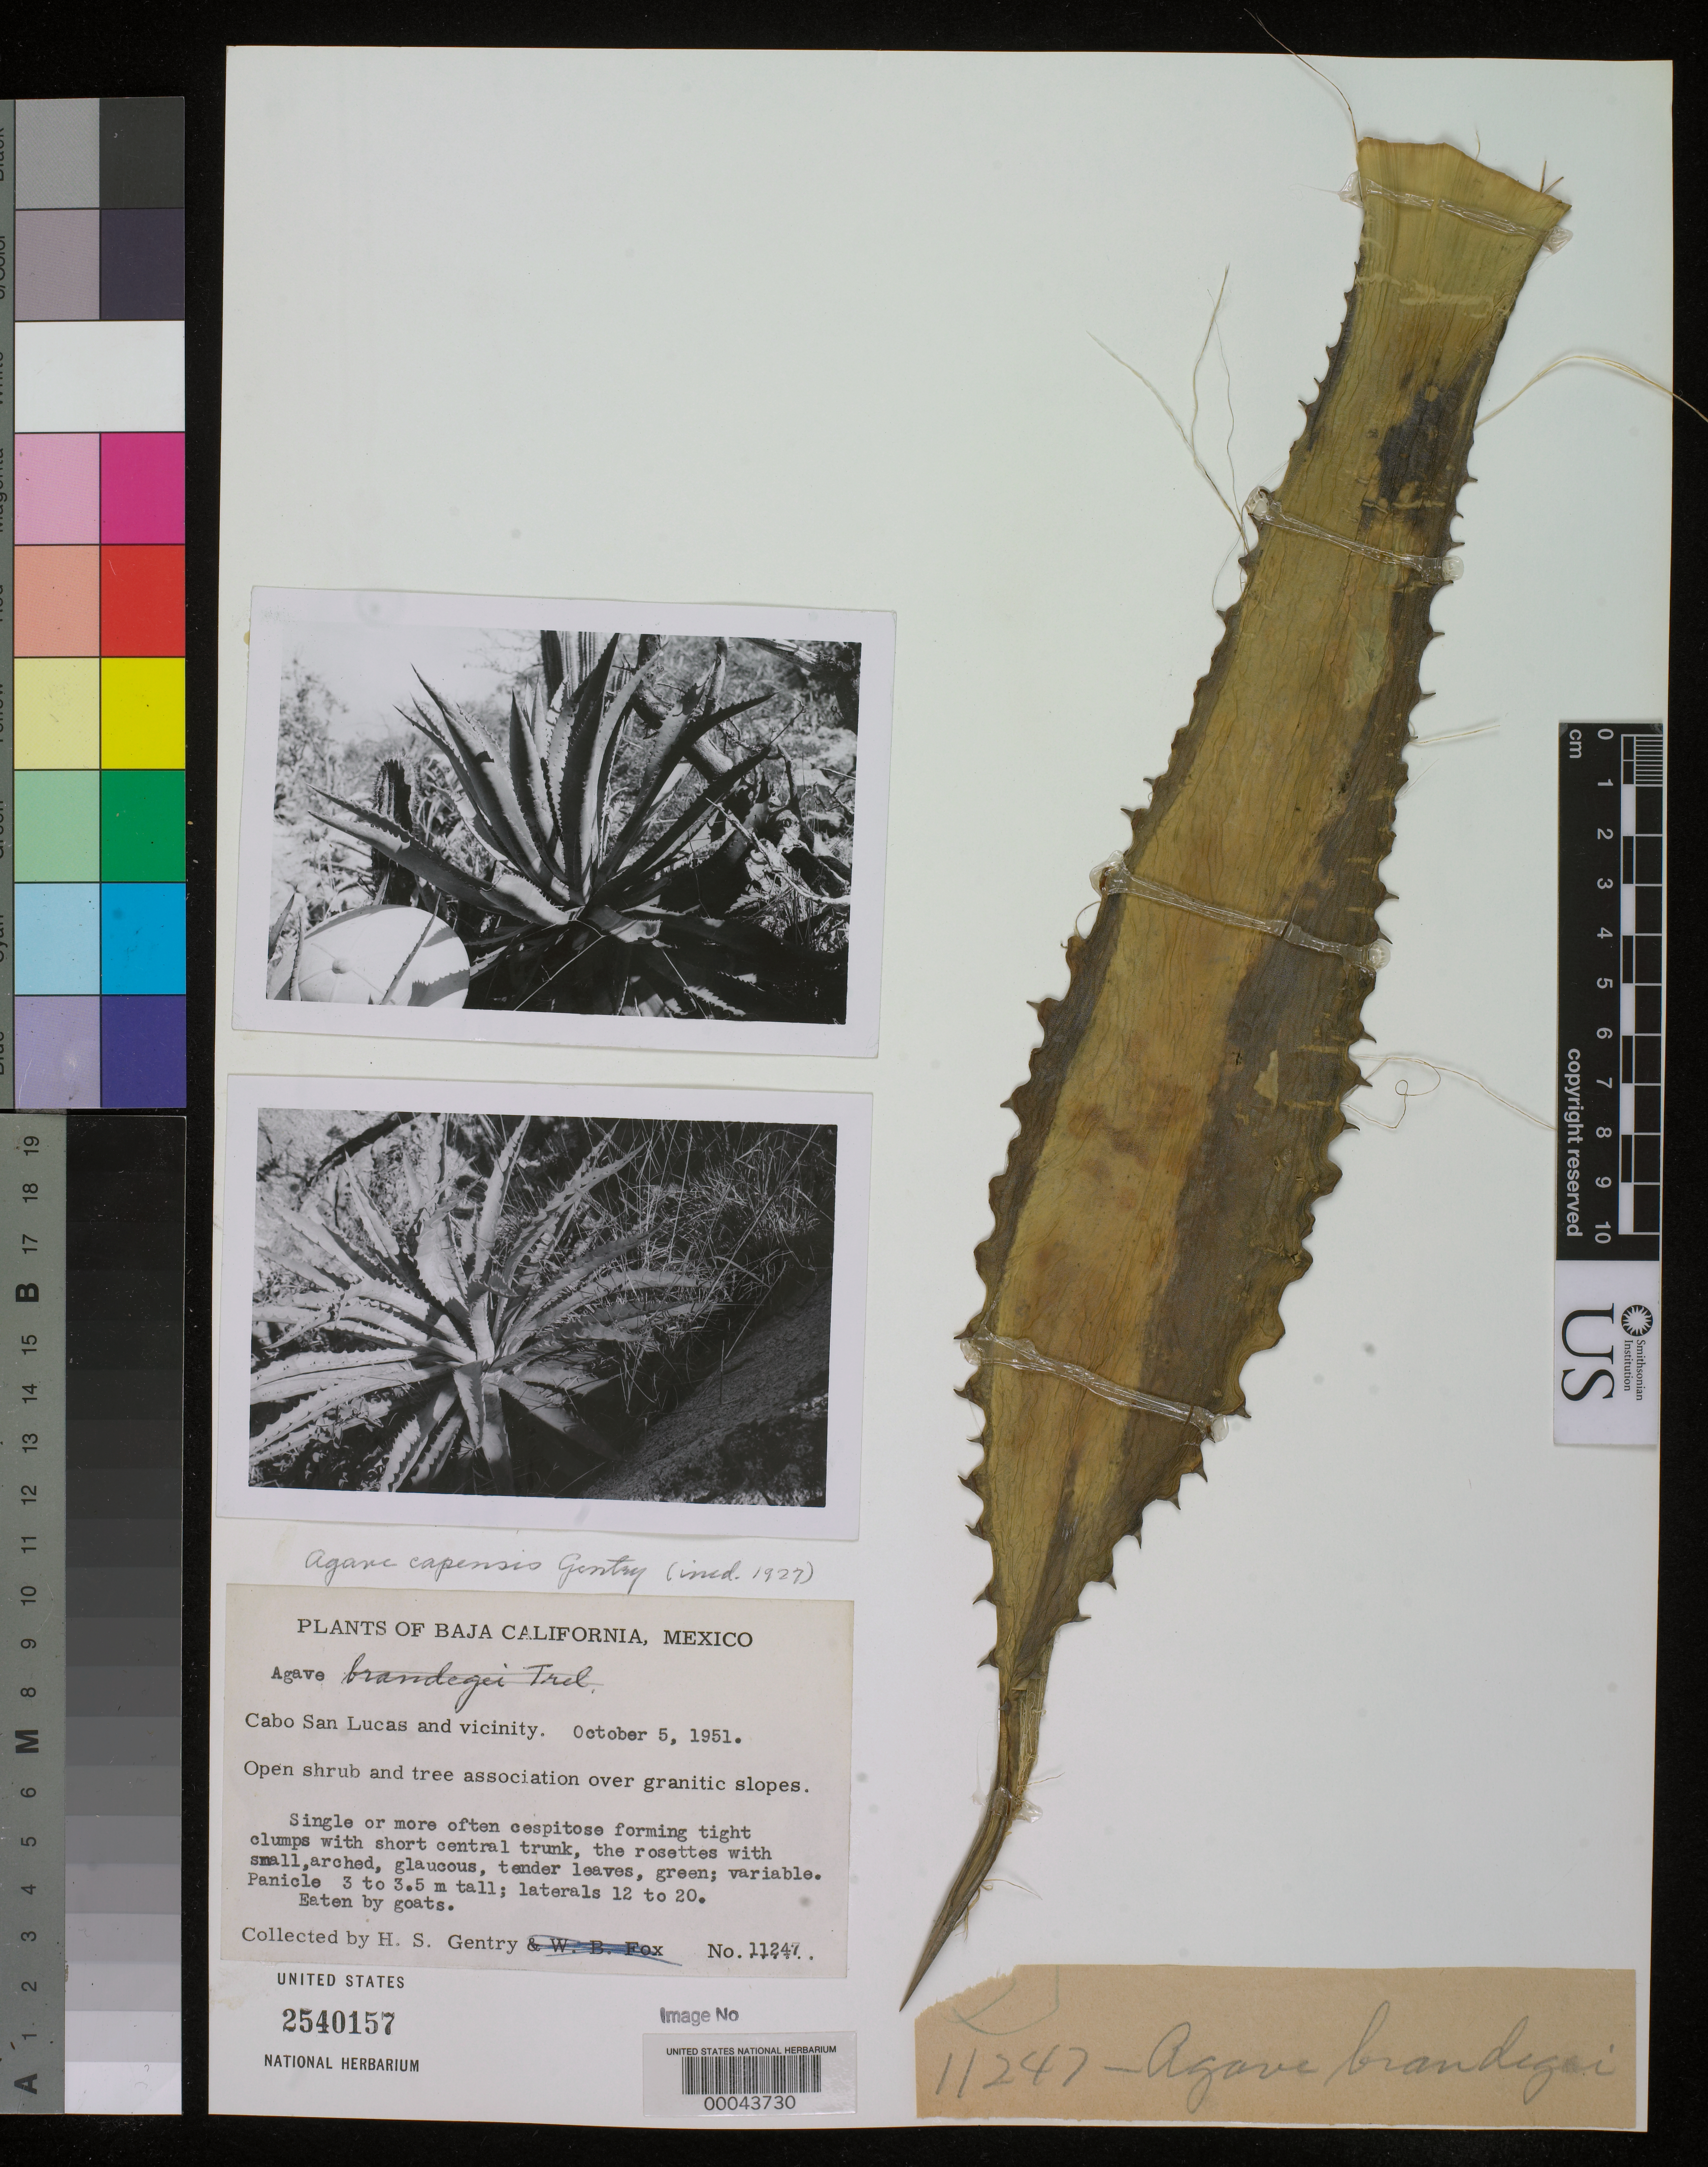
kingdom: Plantae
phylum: Tracheophyta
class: Liliopsida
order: Asparagales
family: Asparagaceae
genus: Agave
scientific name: Agave capensis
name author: Gentry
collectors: H. S. Gentry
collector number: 11247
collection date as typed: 05 Oct 1951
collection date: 1951-10-05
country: Mexico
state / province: Baja California Sur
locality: Cabo San Lucas and vicinity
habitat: Open shrub and tree association over granitic slopes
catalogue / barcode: US 2540157